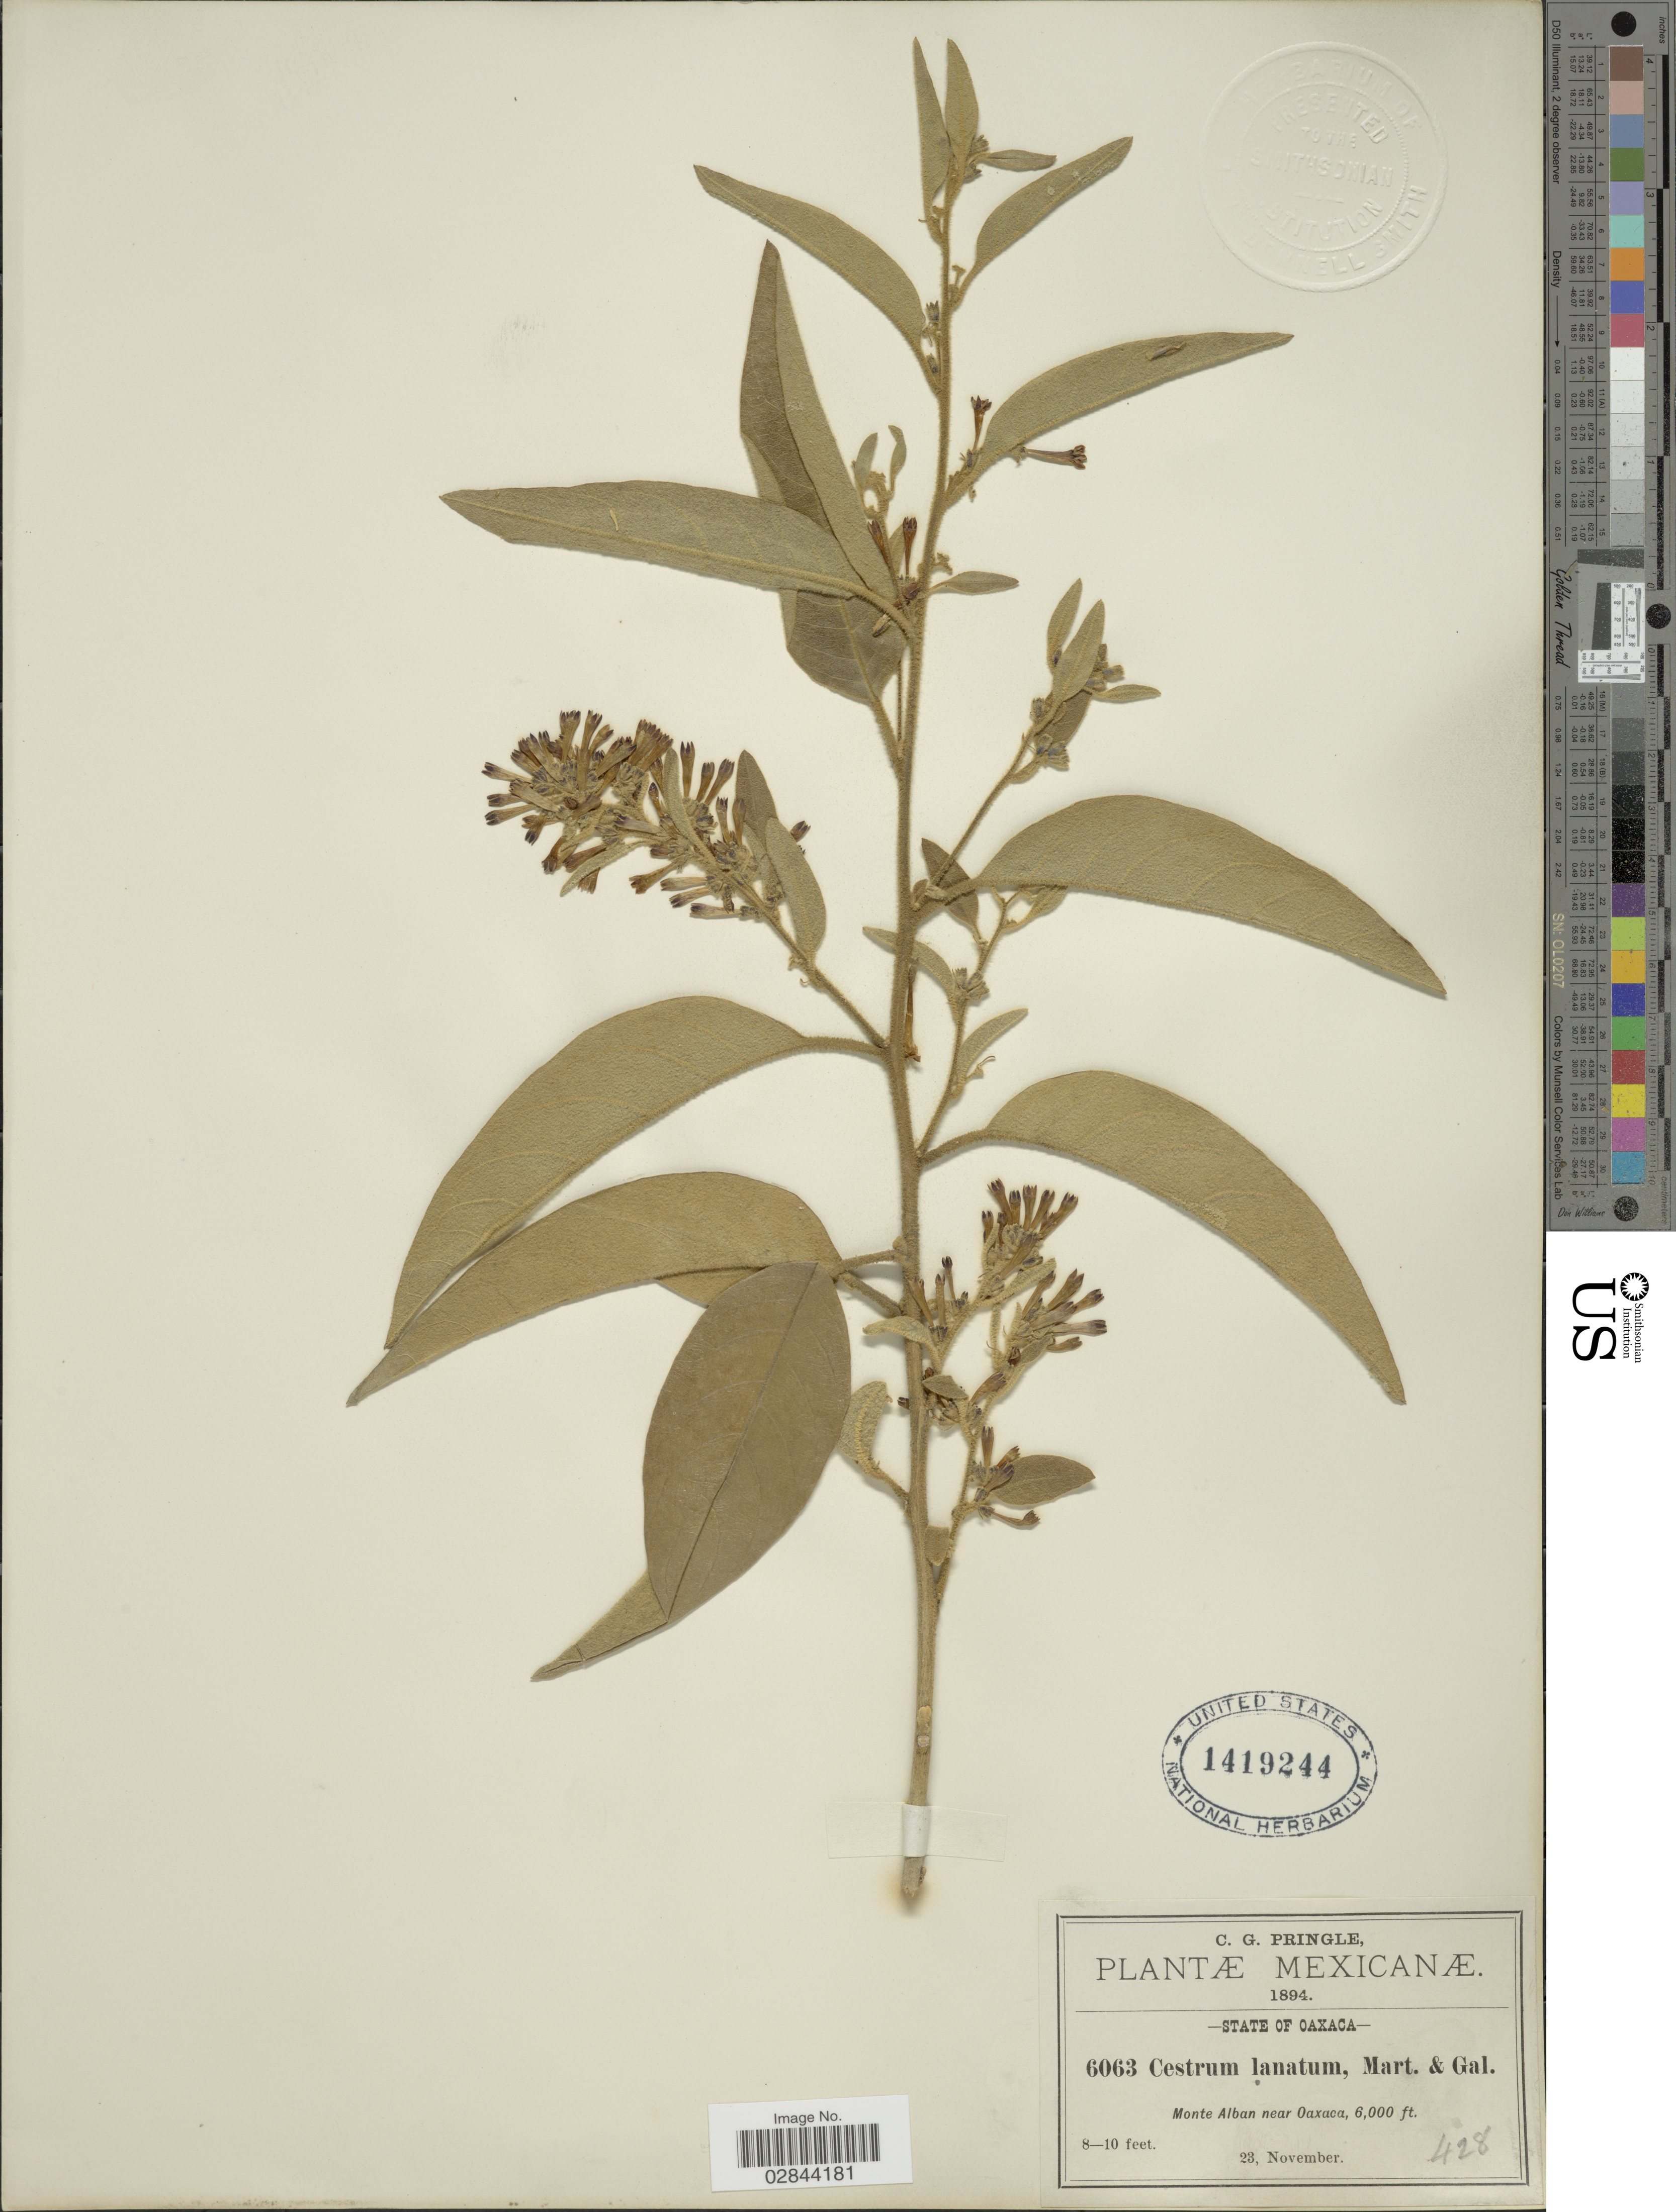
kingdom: Plantae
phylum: Tracheophyta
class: Magnoliopsida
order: Solanales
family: Solanaceae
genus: Cestrum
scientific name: Cestrum lanatum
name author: M. Martens & Galeotti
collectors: C. G. Pringle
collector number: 6063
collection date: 1894-11-23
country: Mexico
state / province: Oaxaca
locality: Monte Alban near Oaxaca.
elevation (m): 1829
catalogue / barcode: US 1419244